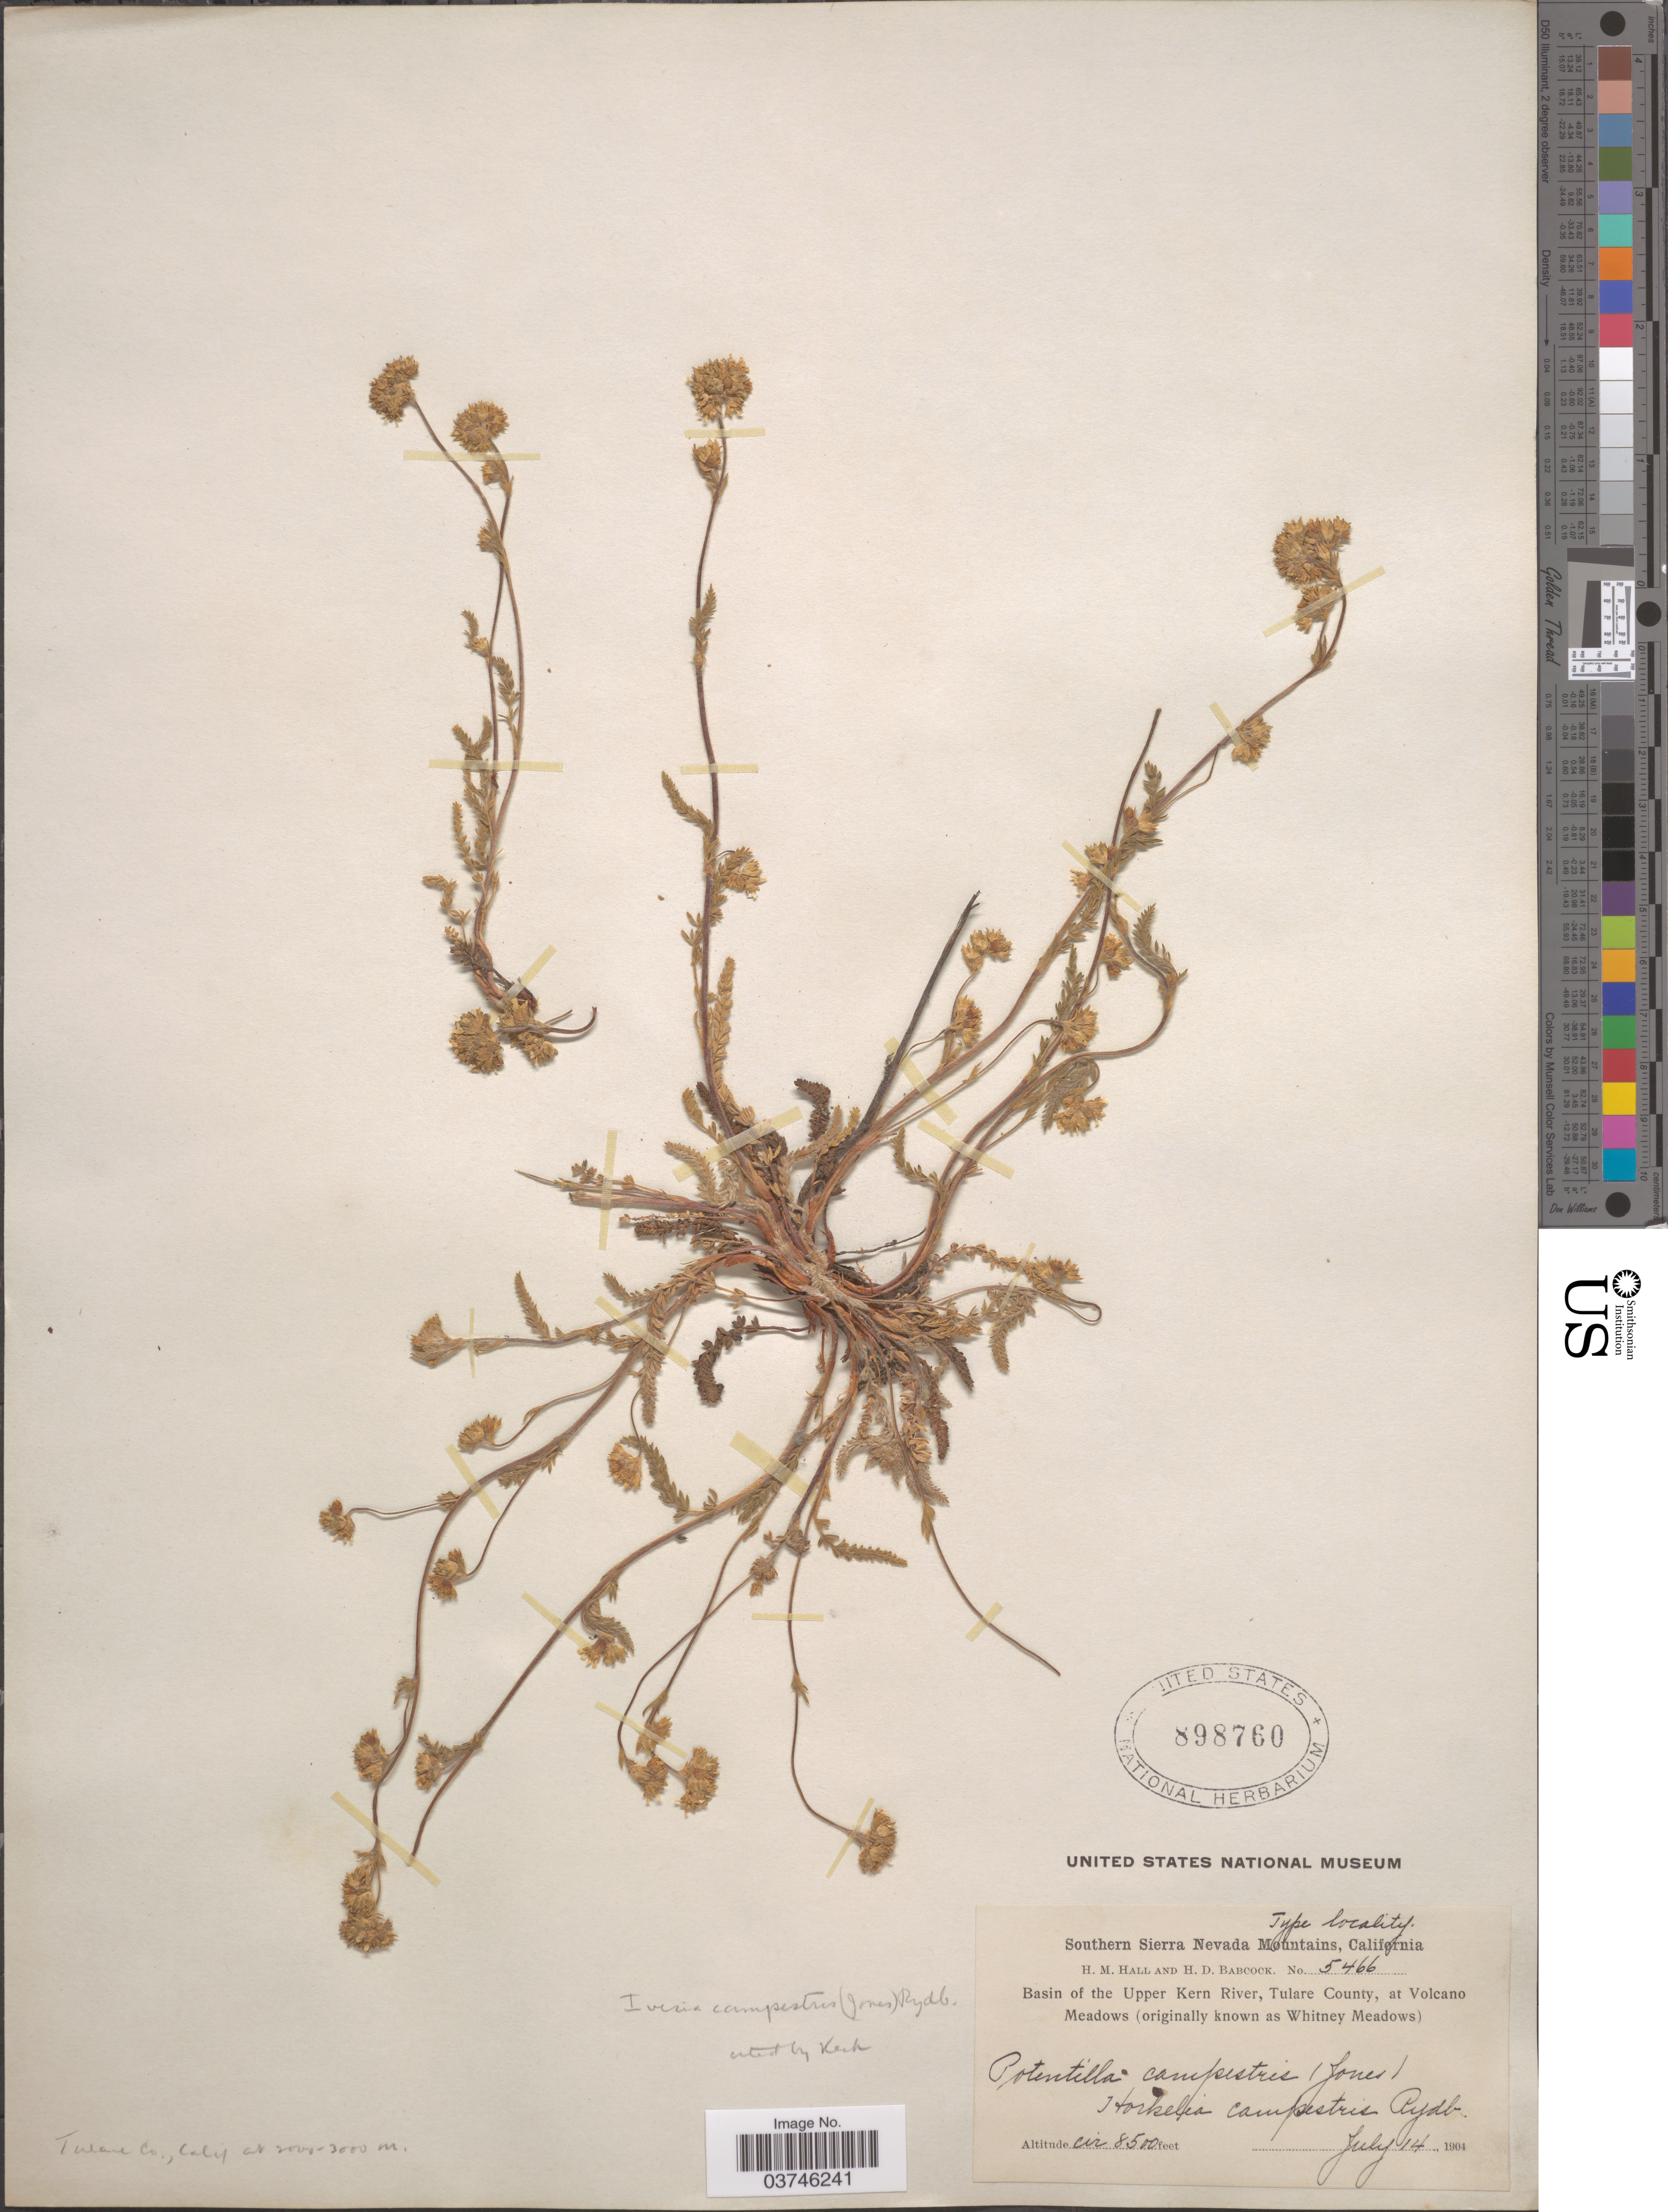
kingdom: Plantae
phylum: Tracheophyta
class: Magnoliopsida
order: Rosales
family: Rosaceae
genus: Potentilla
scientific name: Potentilla campestris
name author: (M.E. Jones) Jeps.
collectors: H. M. Hall & H. Babcock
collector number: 5466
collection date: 1904-07-14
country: United States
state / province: California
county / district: Tulare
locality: Southern Sierra Nevada Mountains. Basin of the Upper Kern River, Tulare County, at Volcano Meadows (originally known as Whitney Meadows).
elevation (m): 2591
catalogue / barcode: US 898760